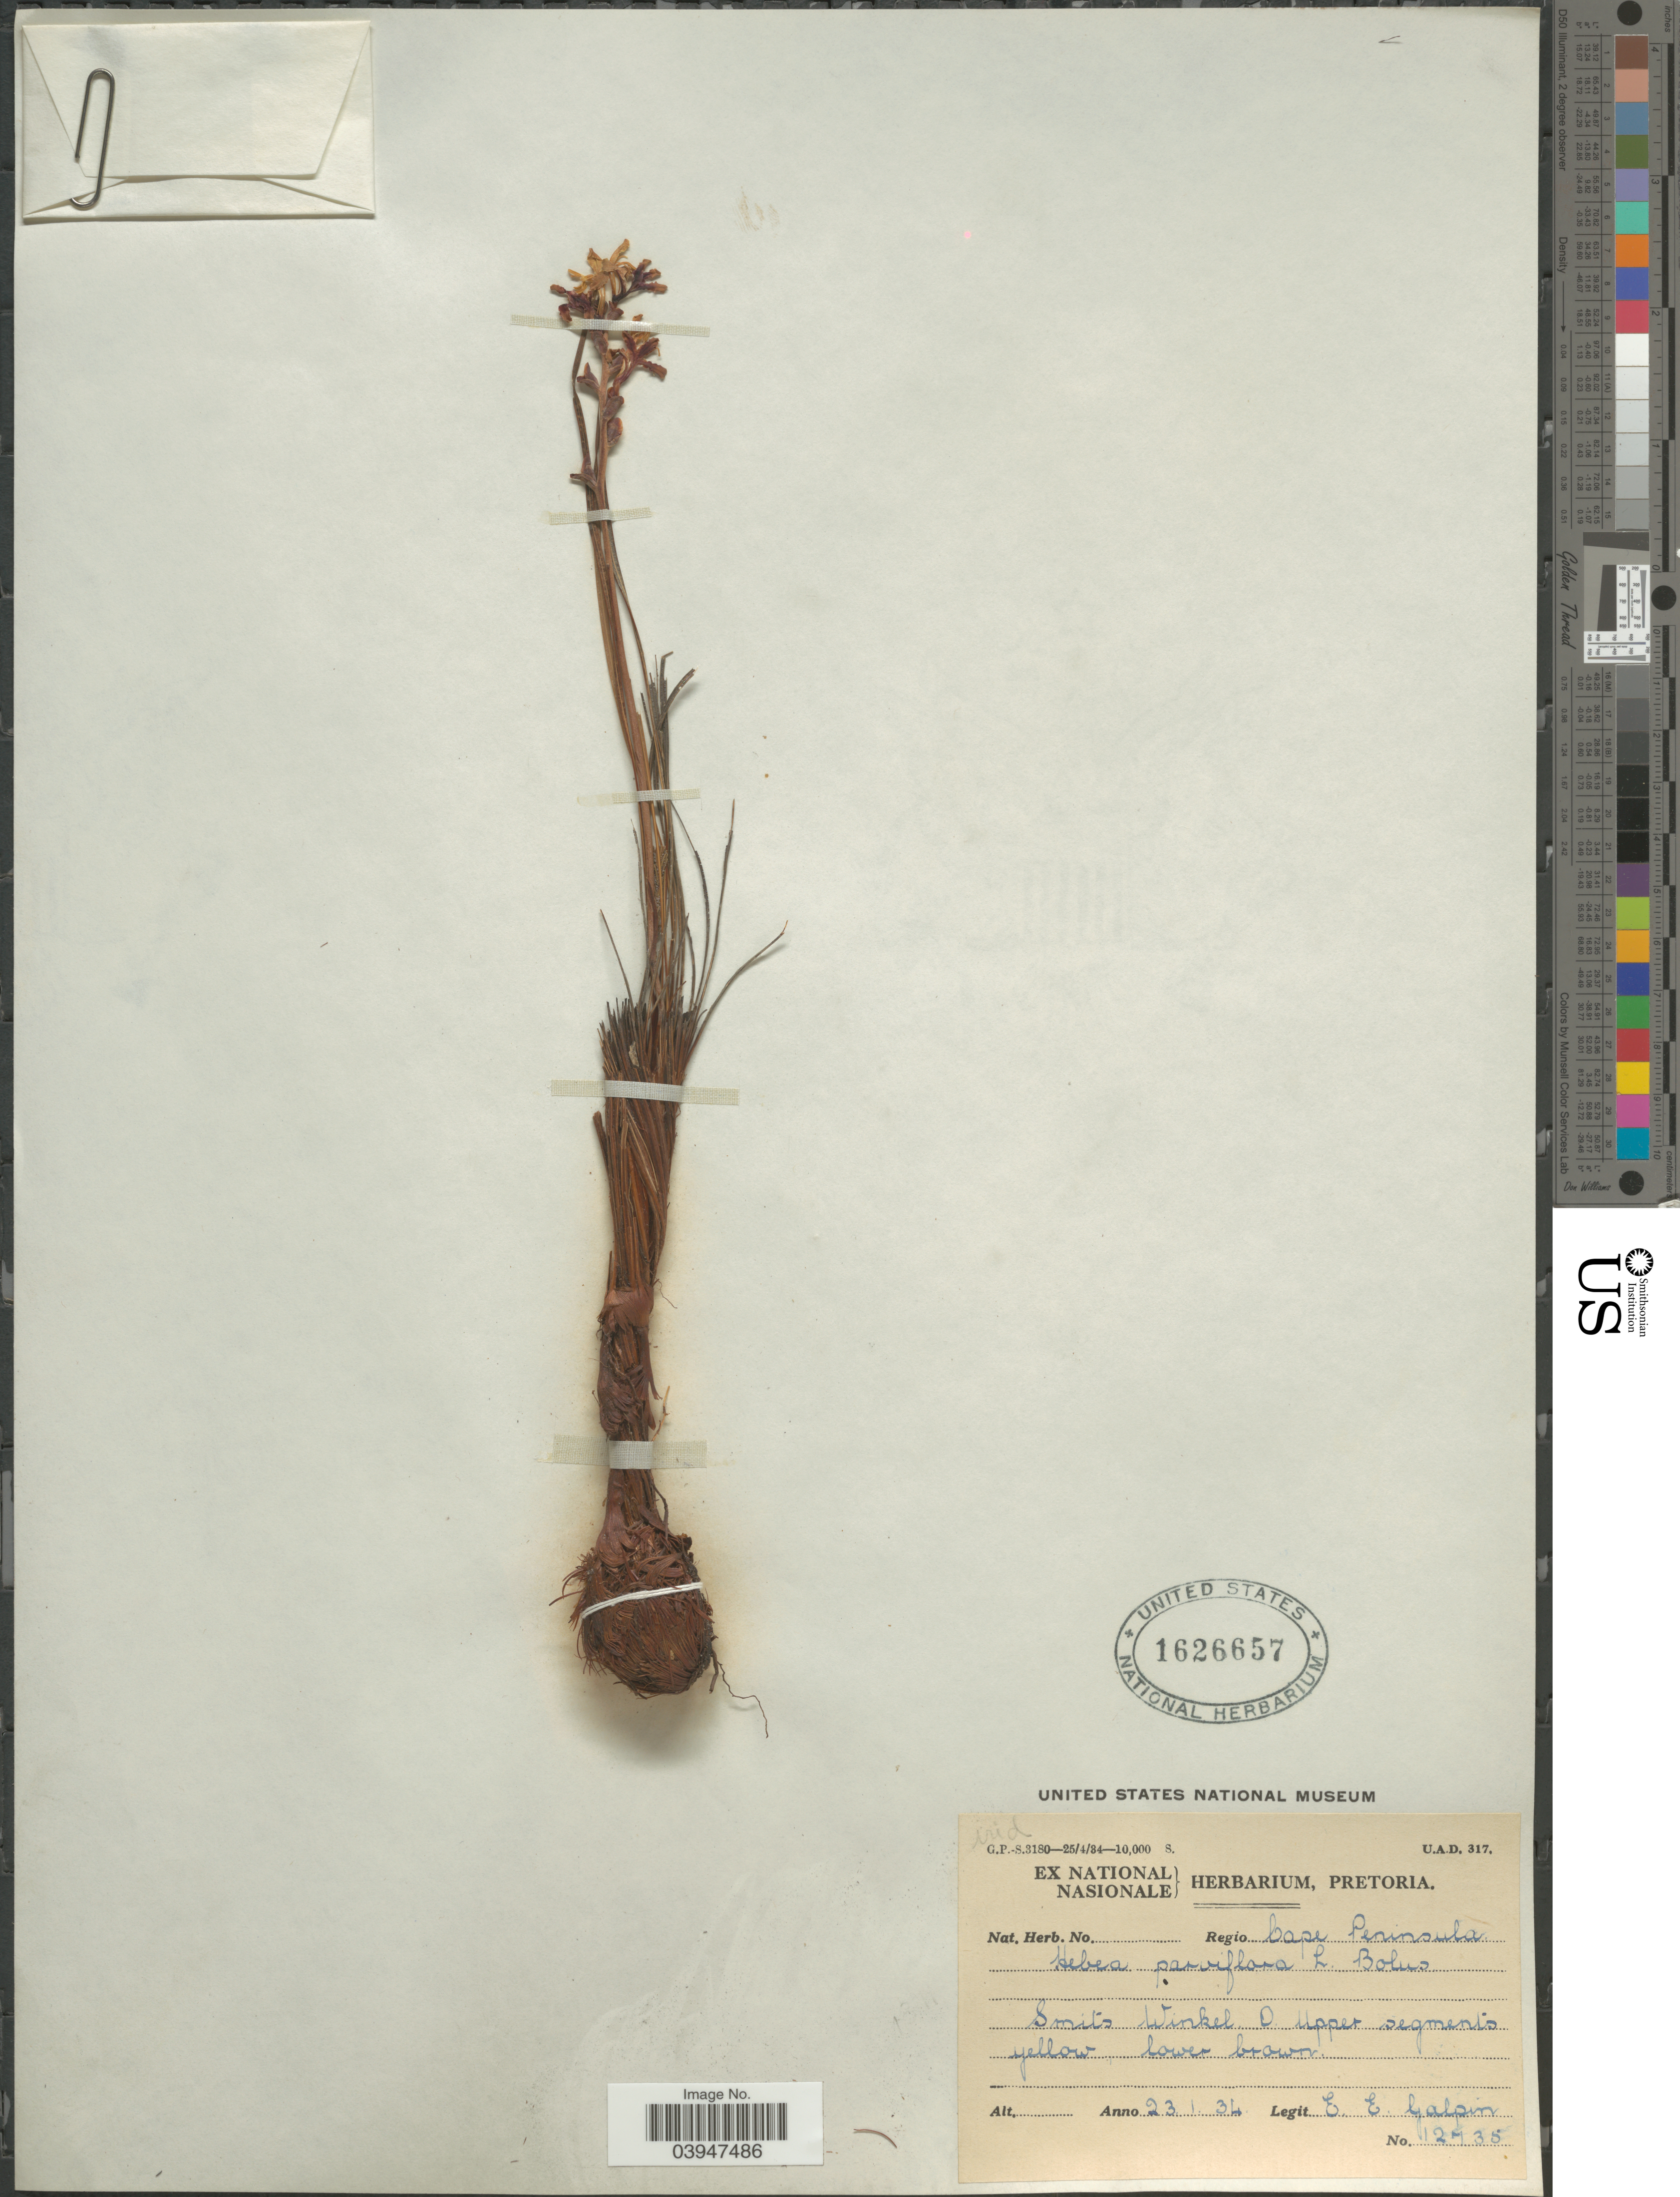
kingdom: Plantae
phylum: Tracheophyta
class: Liliopsida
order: Asparagales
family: Iridaceae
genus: Gladiolus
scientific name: Gladiolus parviflorus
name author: Jacq.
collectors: E. Galpin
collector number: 12735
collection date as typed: Transcribed d/m/y: 23/1/34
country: South Africa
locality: Regio Cape Peninsula. Smits Winkel O. Upper segments.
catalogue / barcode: US 1626657